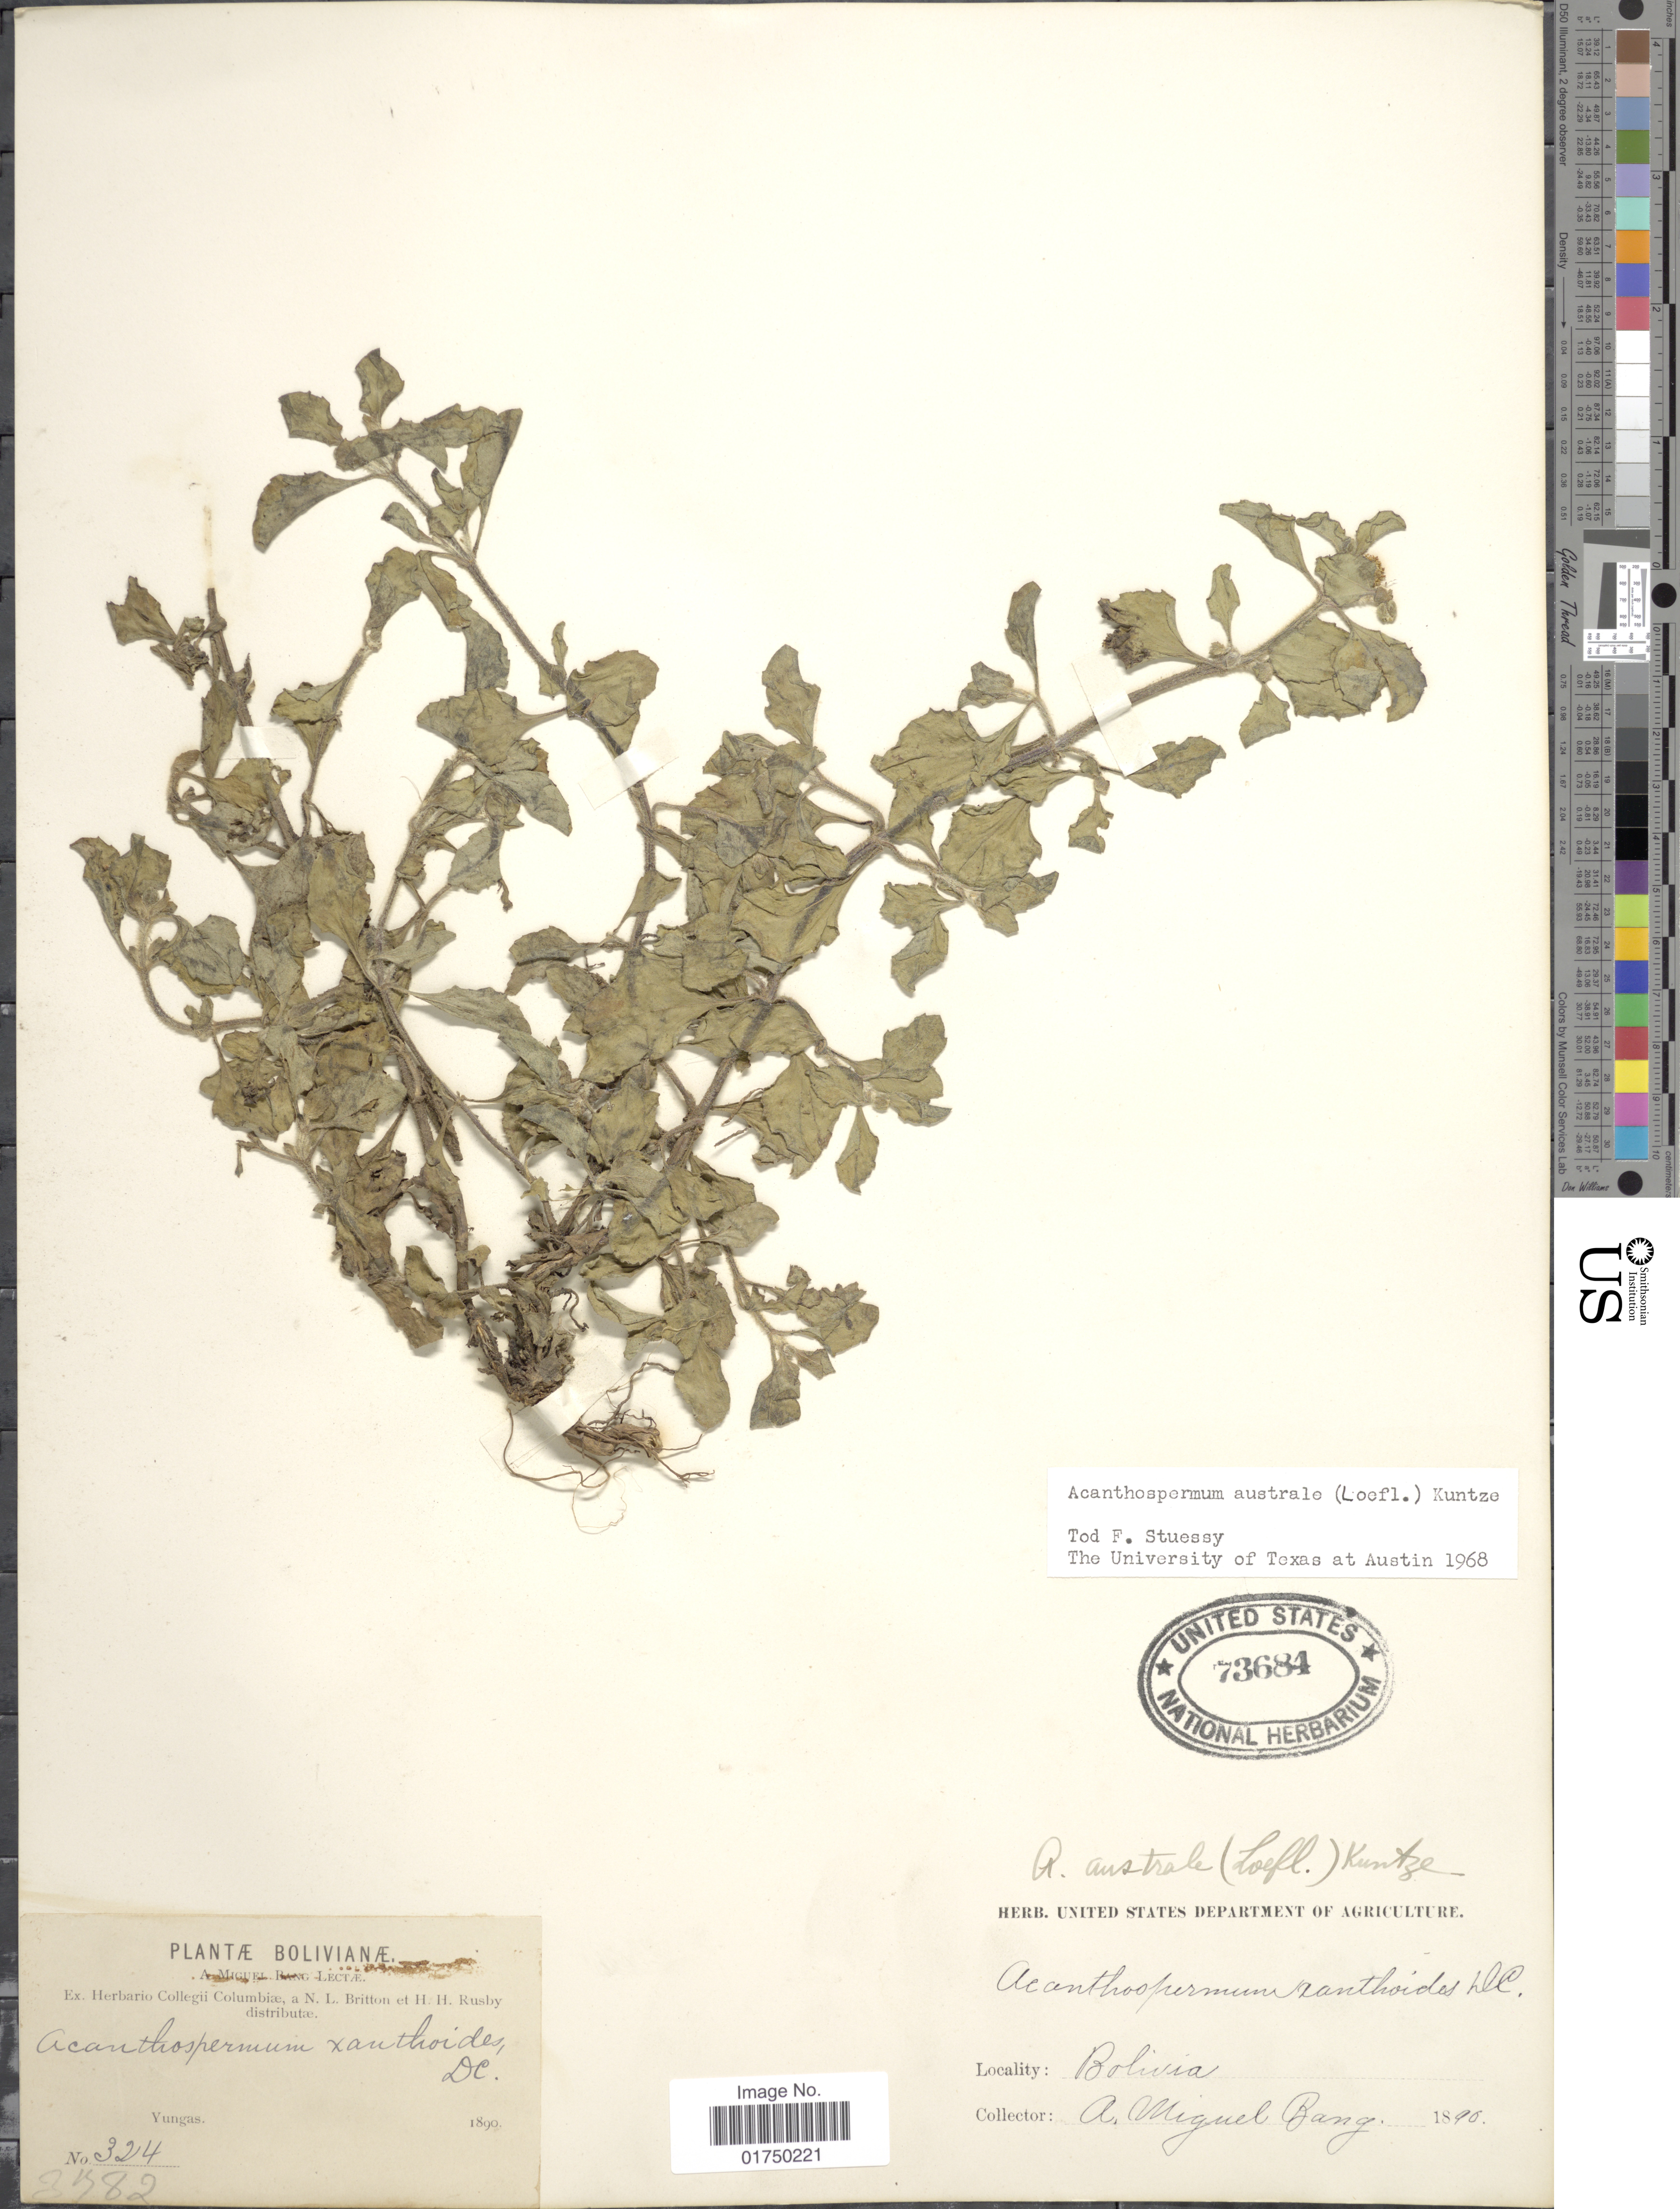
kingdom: Plantae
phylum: Tracheophyta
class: Magnoliopsida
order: Asterales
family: Asteraceae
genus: Acanthospermum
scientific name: Acanthospermum australe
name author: (Loefl.) Kuntze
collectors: M. Bang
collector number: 324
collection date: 1890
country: Bolivia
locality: Yungas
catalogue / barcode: US 73684